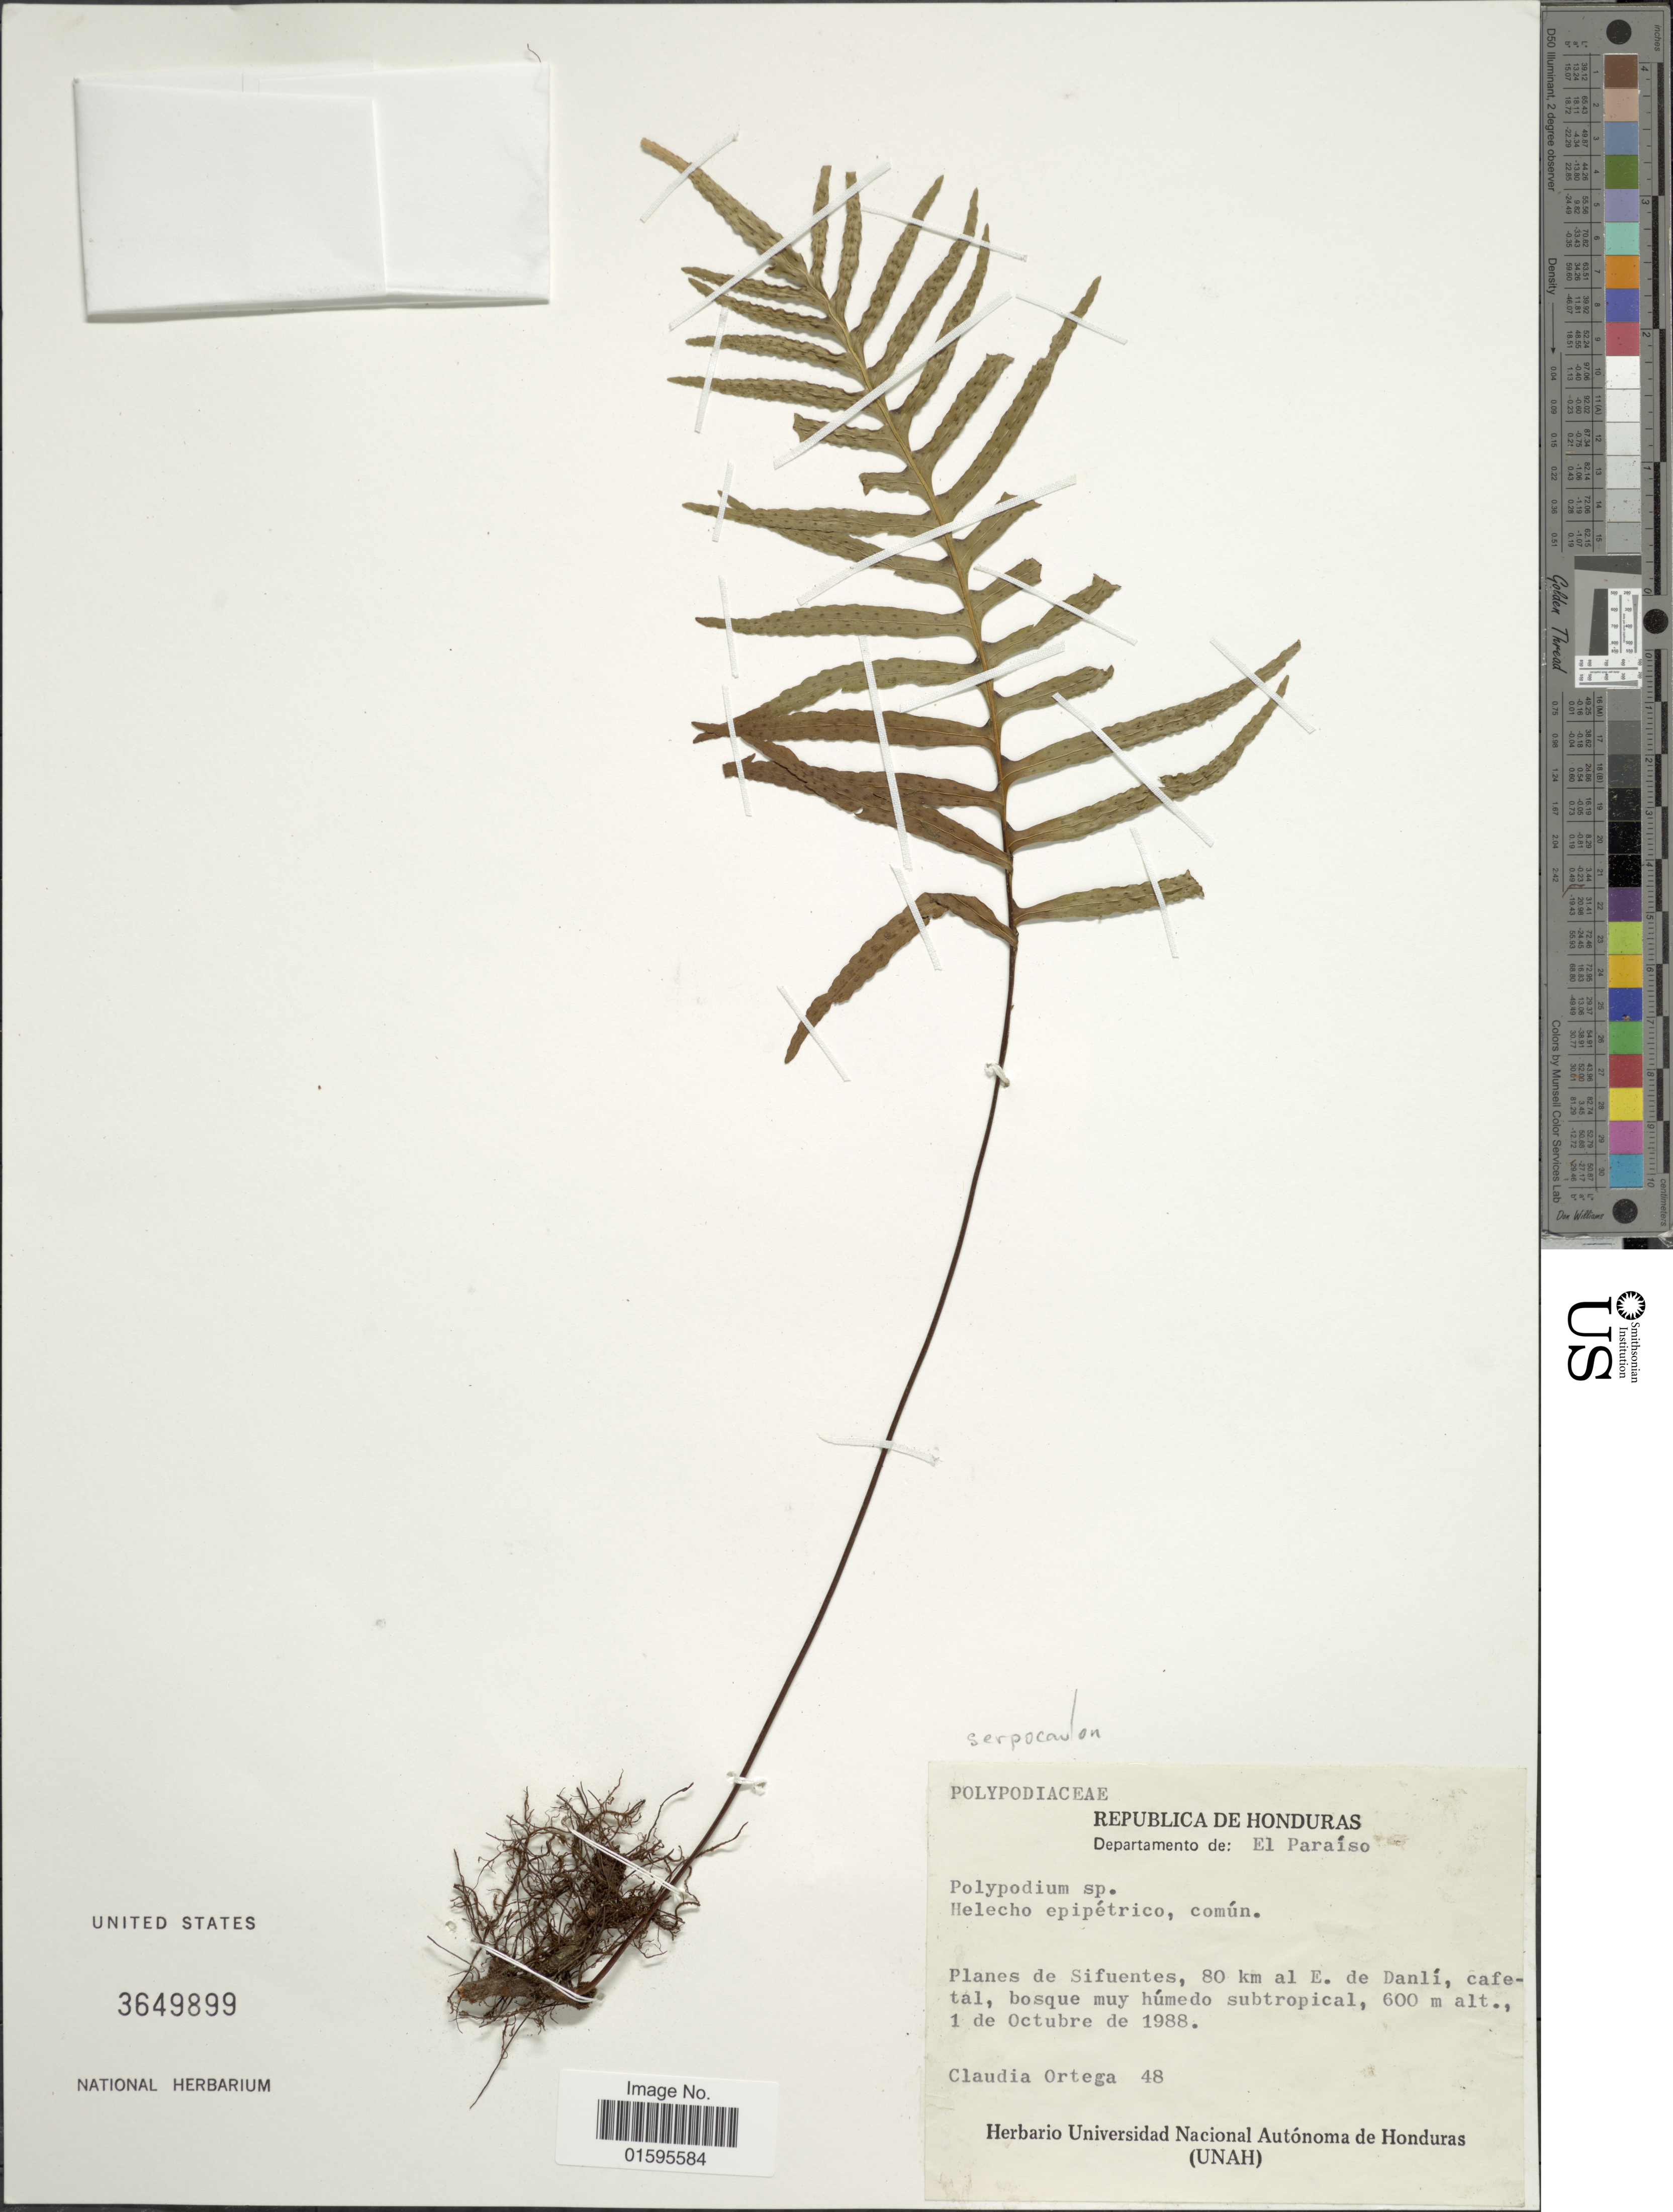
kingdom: Plantae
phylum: Tracheophyta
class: Polypodiopsida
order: Polypodiales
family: Polypodiaceae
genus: Polypodium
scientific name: Polypodium sp.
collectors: C. Ortega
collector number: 48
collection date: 1988-10-01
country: Honduras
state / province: El Paraíso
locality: Republica de Honduras, Departamento de El Paraiso, 80 km al E de Danli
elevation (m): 600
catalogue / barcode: US 3649899